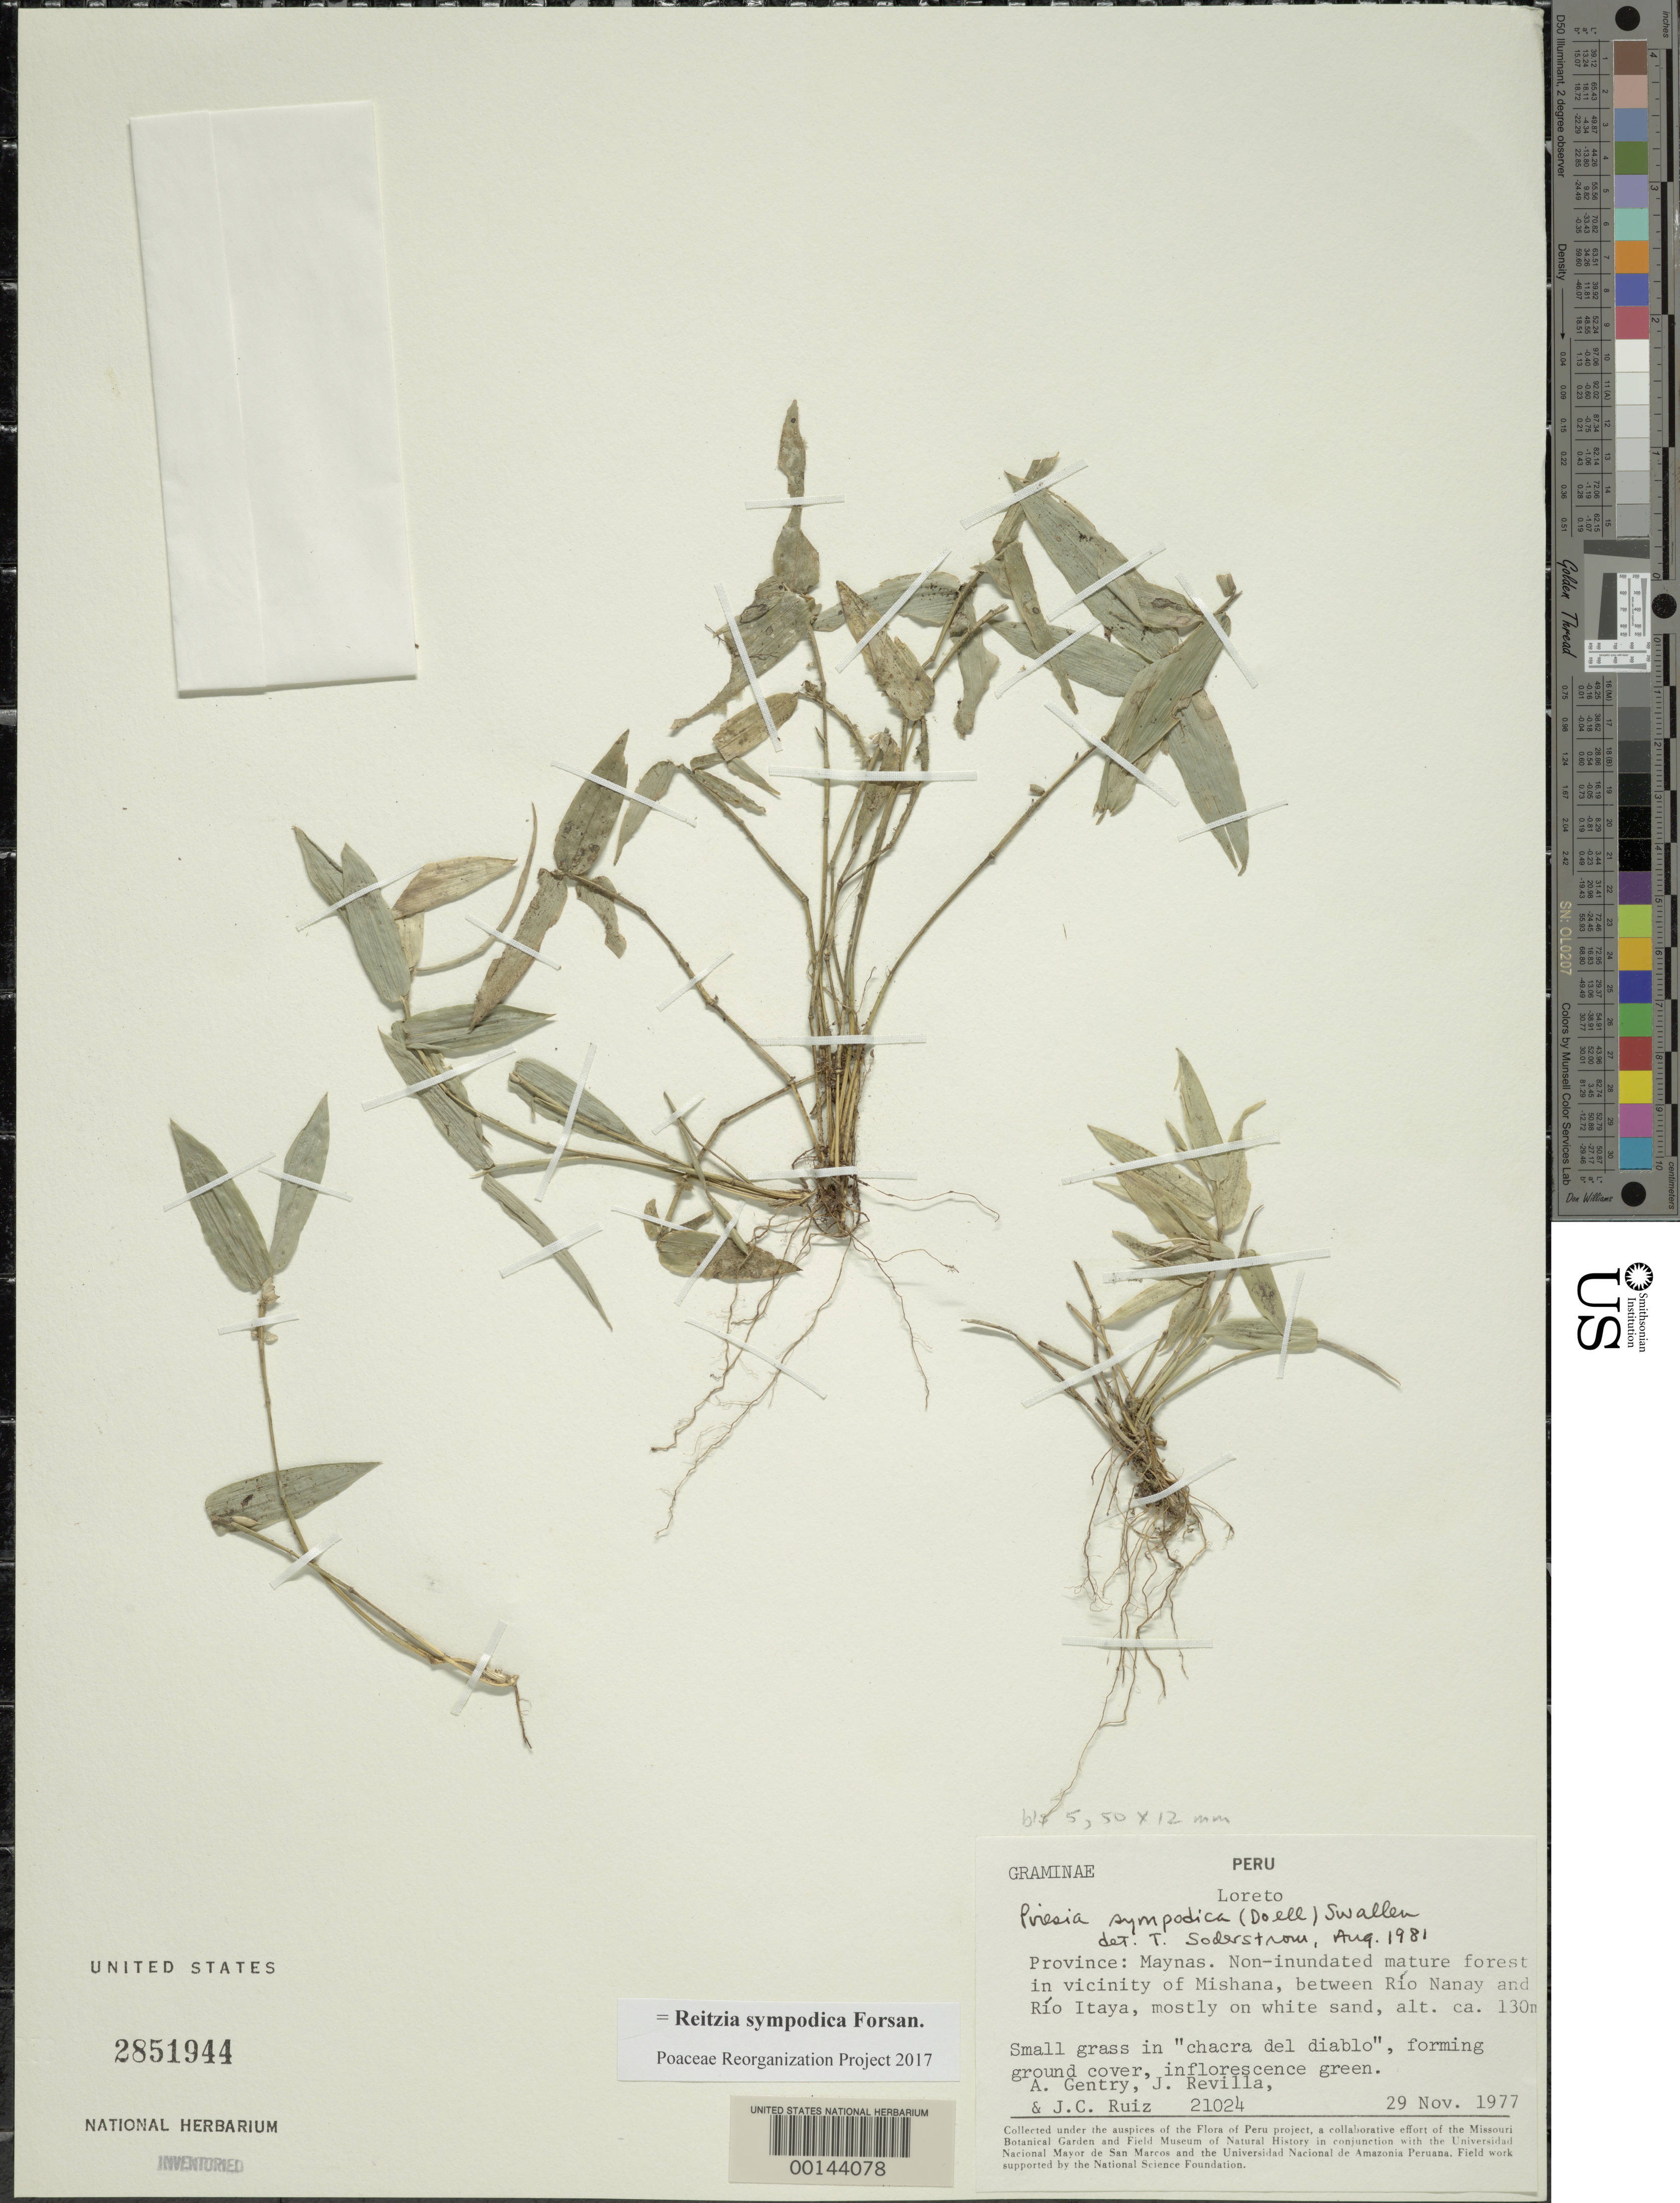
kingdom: Plantae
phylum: Tracheophyta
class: Liliopsida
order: Poales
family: Poaceae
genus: Reitzia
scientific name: Reitzia sympodica ined. 2019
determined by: Poaceae Reorganization Project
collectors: A. H. Gentry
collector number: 21024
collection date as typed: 29 Nov 1977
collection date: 1977-11-29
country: Peru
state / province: Loreto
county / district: Maynas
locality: Rio nanay/rio itaya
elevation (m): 130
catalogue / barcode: US 2851944